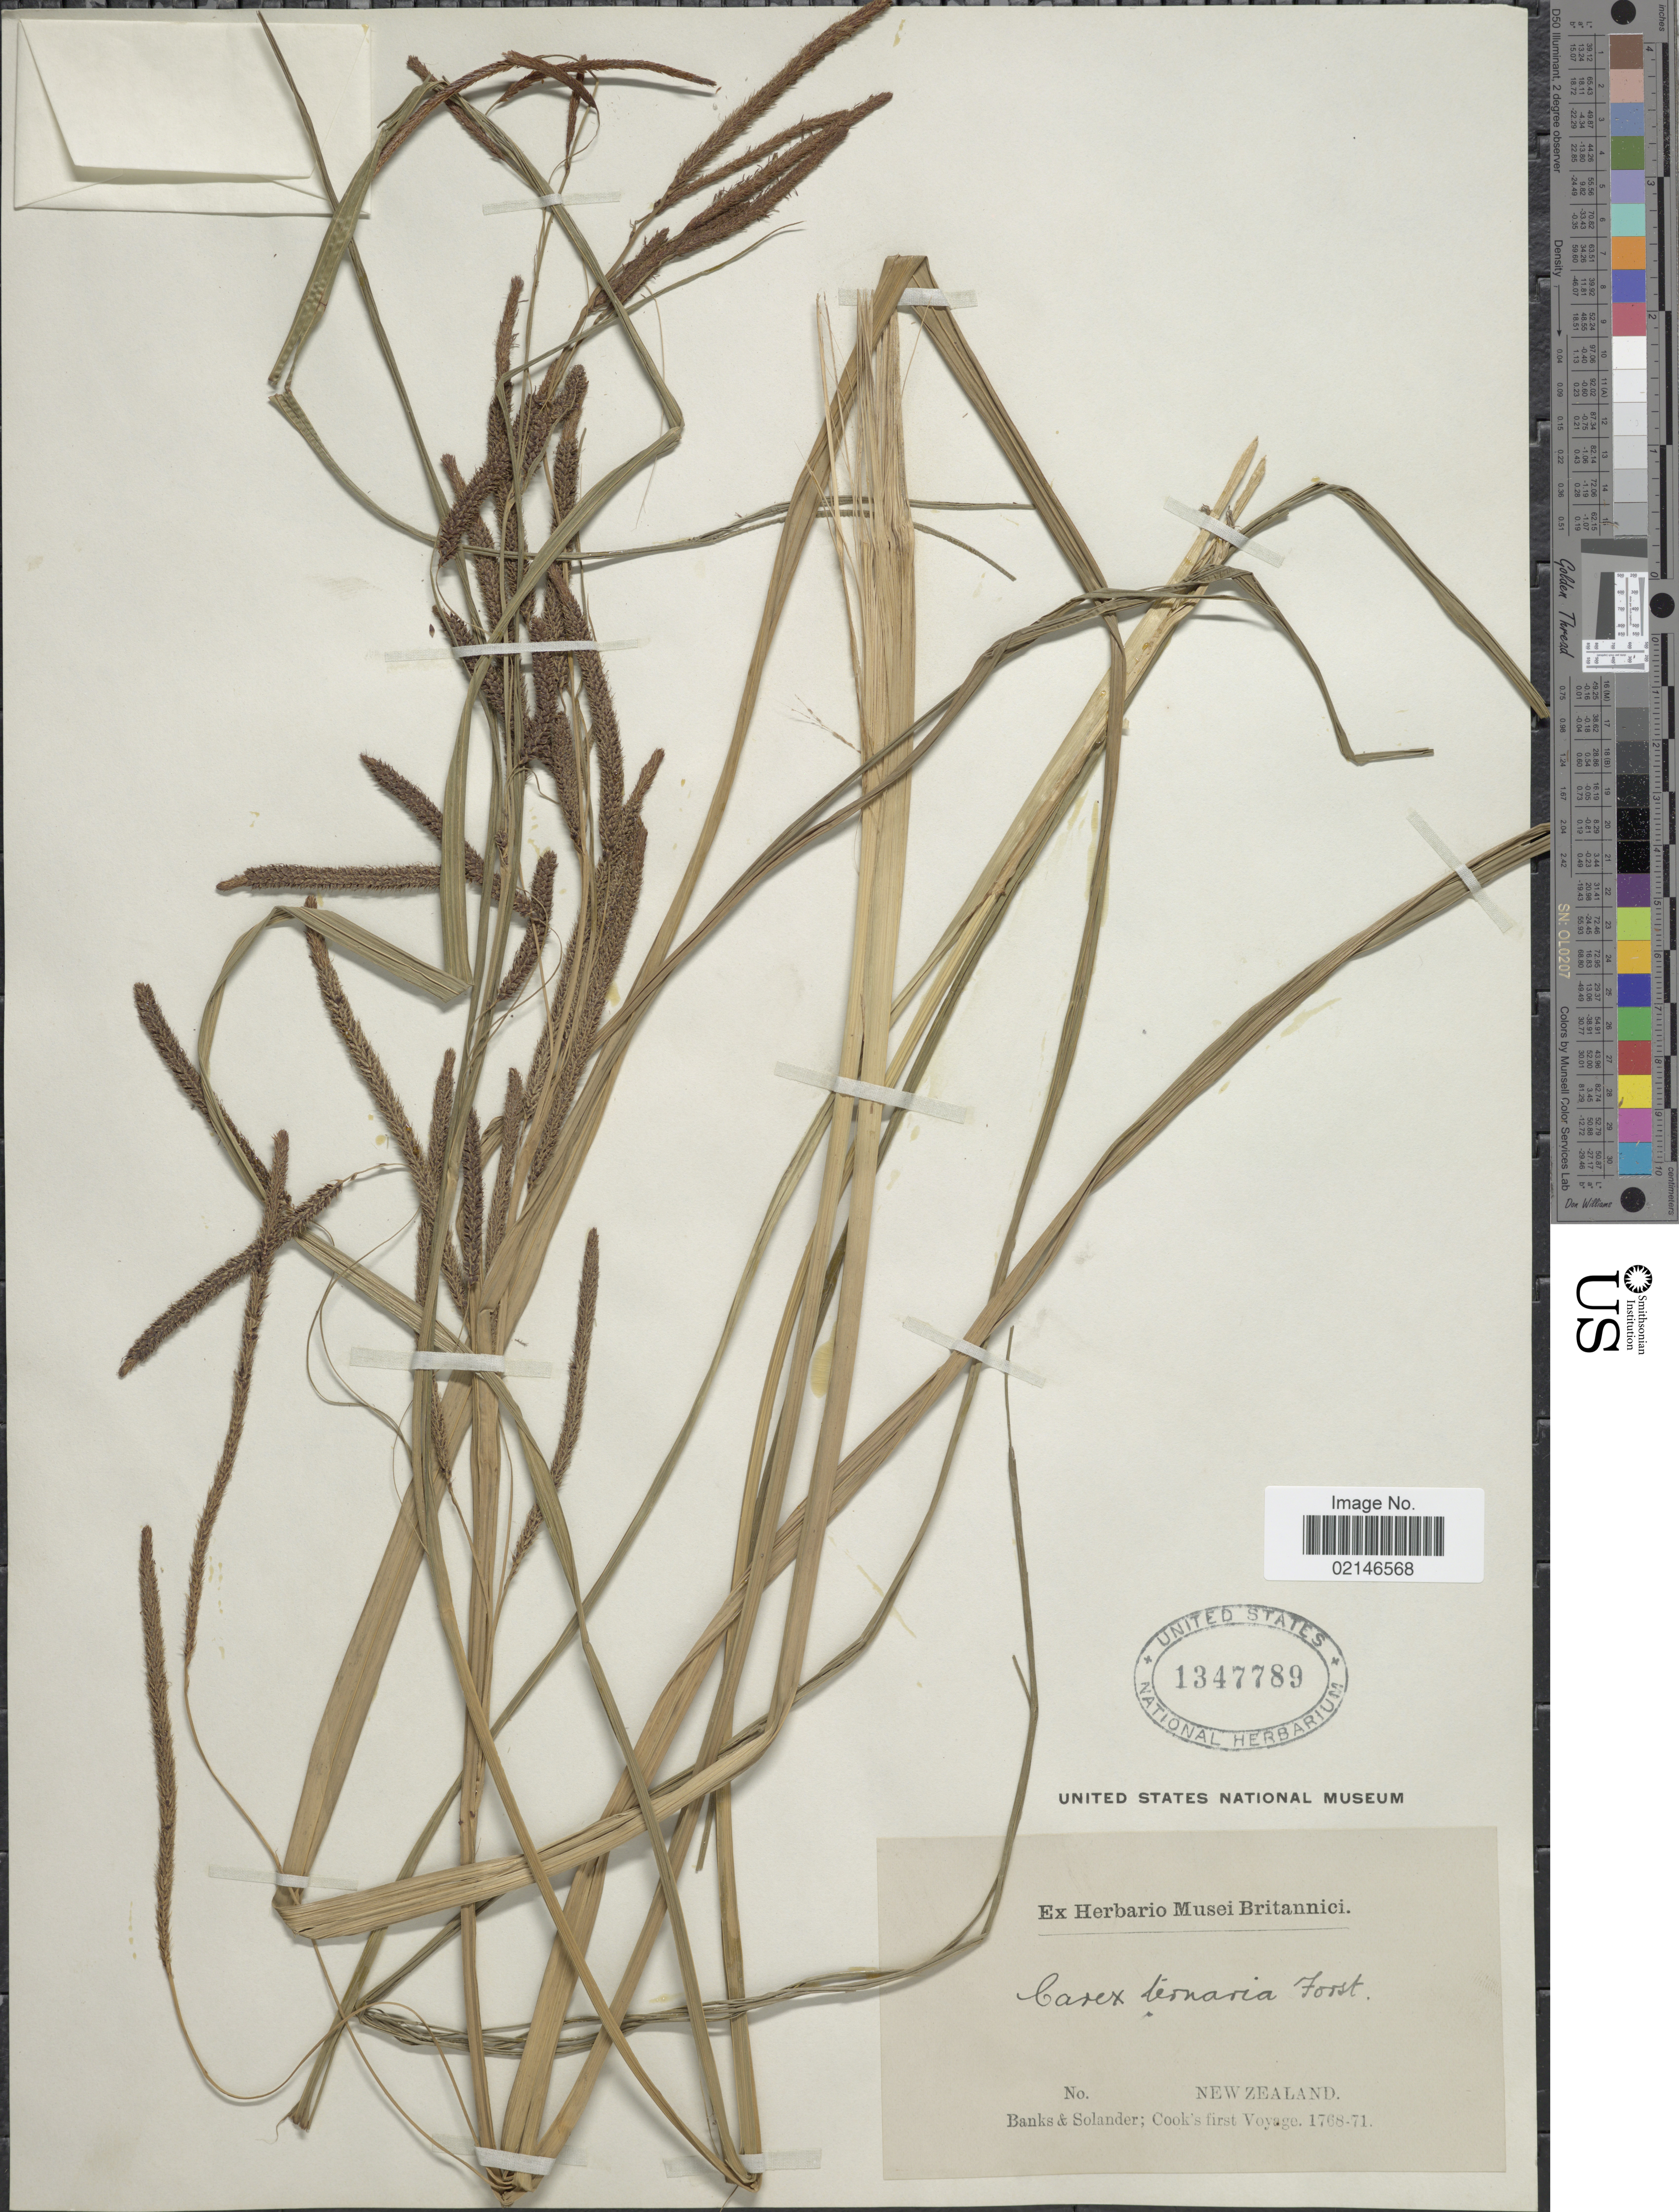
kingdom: Plantae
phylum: Tracheophyta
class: Liliopsida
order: Poales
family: Cyperaceae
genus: Carex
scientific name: Carex geminata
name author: Schkuhr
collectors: -- Banks & -- Solander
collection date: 1768/1771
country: New Zealand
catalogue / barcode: US 1347789